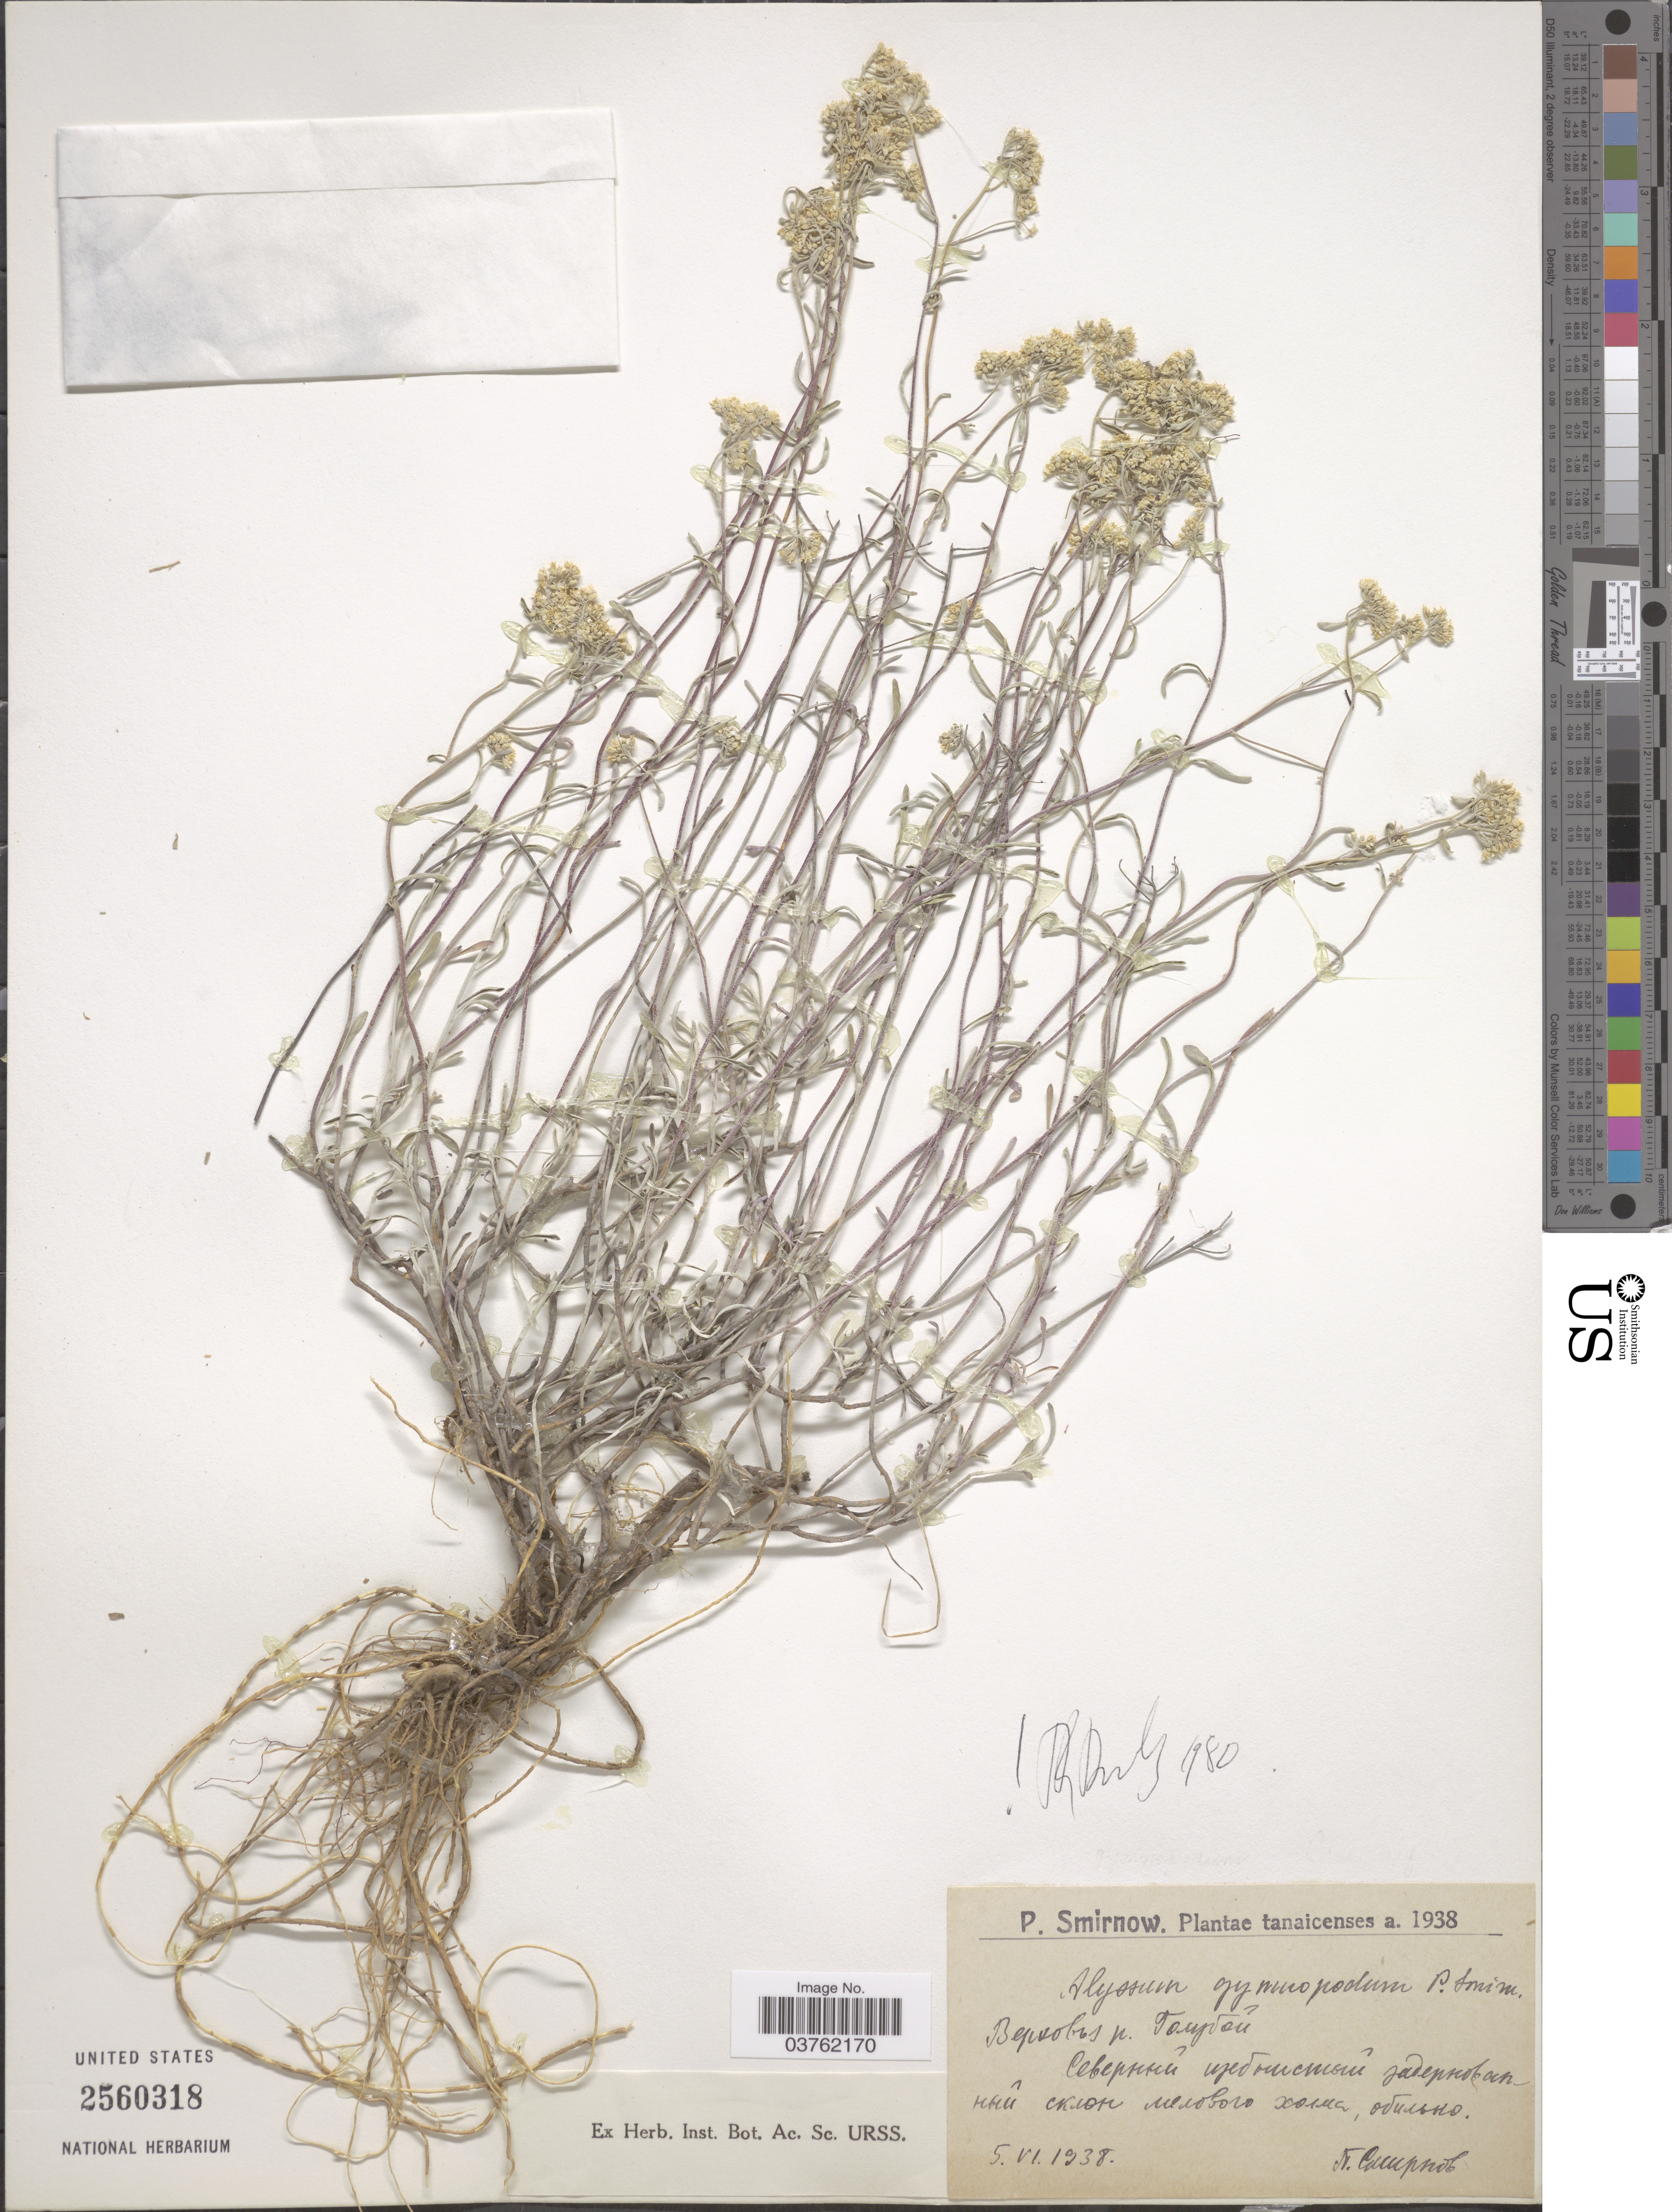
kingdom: Plantae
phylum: Tracheophyta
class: Magnoliopsida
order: Brassicales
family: Brassicaceae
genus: Alyssum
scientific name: Alyssum gymnopodum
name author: P.A. Smirn.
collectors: -. Smirnow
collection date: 1938-06-05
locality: Tanaicenses. X.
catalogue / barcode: US 2560318